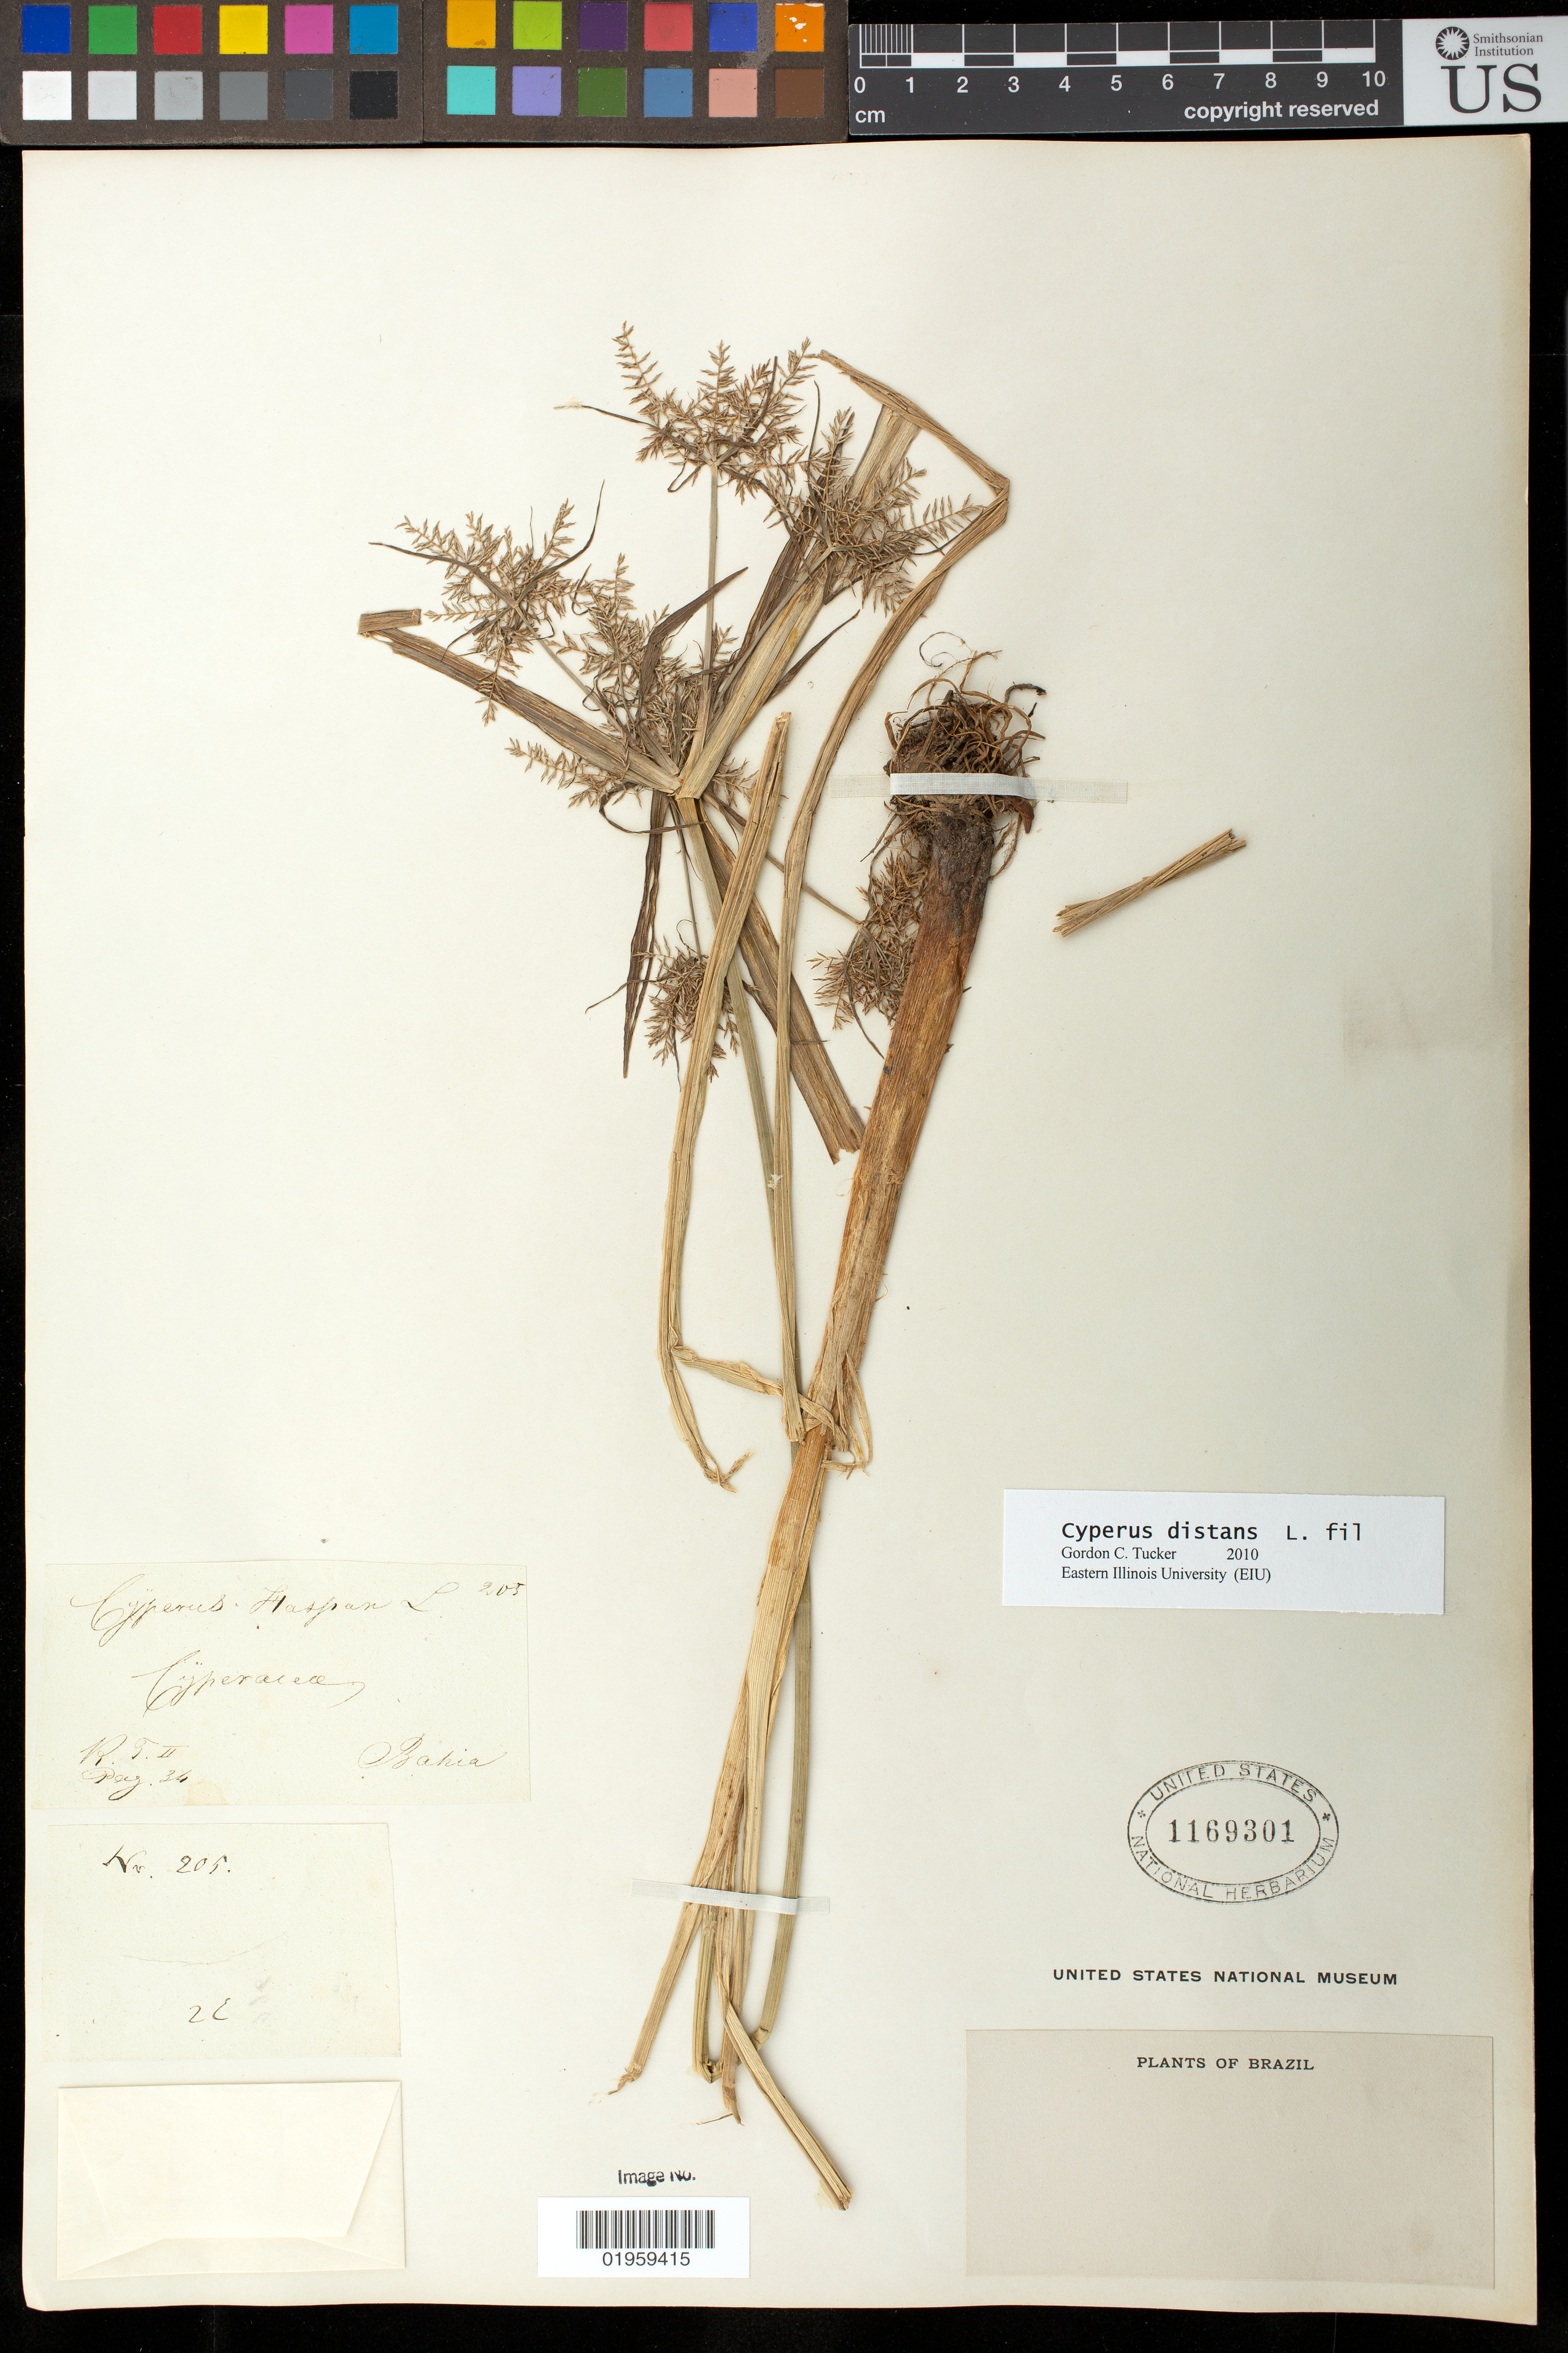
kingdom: Plantae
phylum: Tracheophyta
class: Liliopsida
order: Poales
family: Cyperaceae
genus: Cyperus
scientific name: Cyperus distans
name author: L. f.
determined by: Tucker, G. C.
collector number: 205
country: Brazil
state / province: Bahia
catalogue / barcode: US 1169301